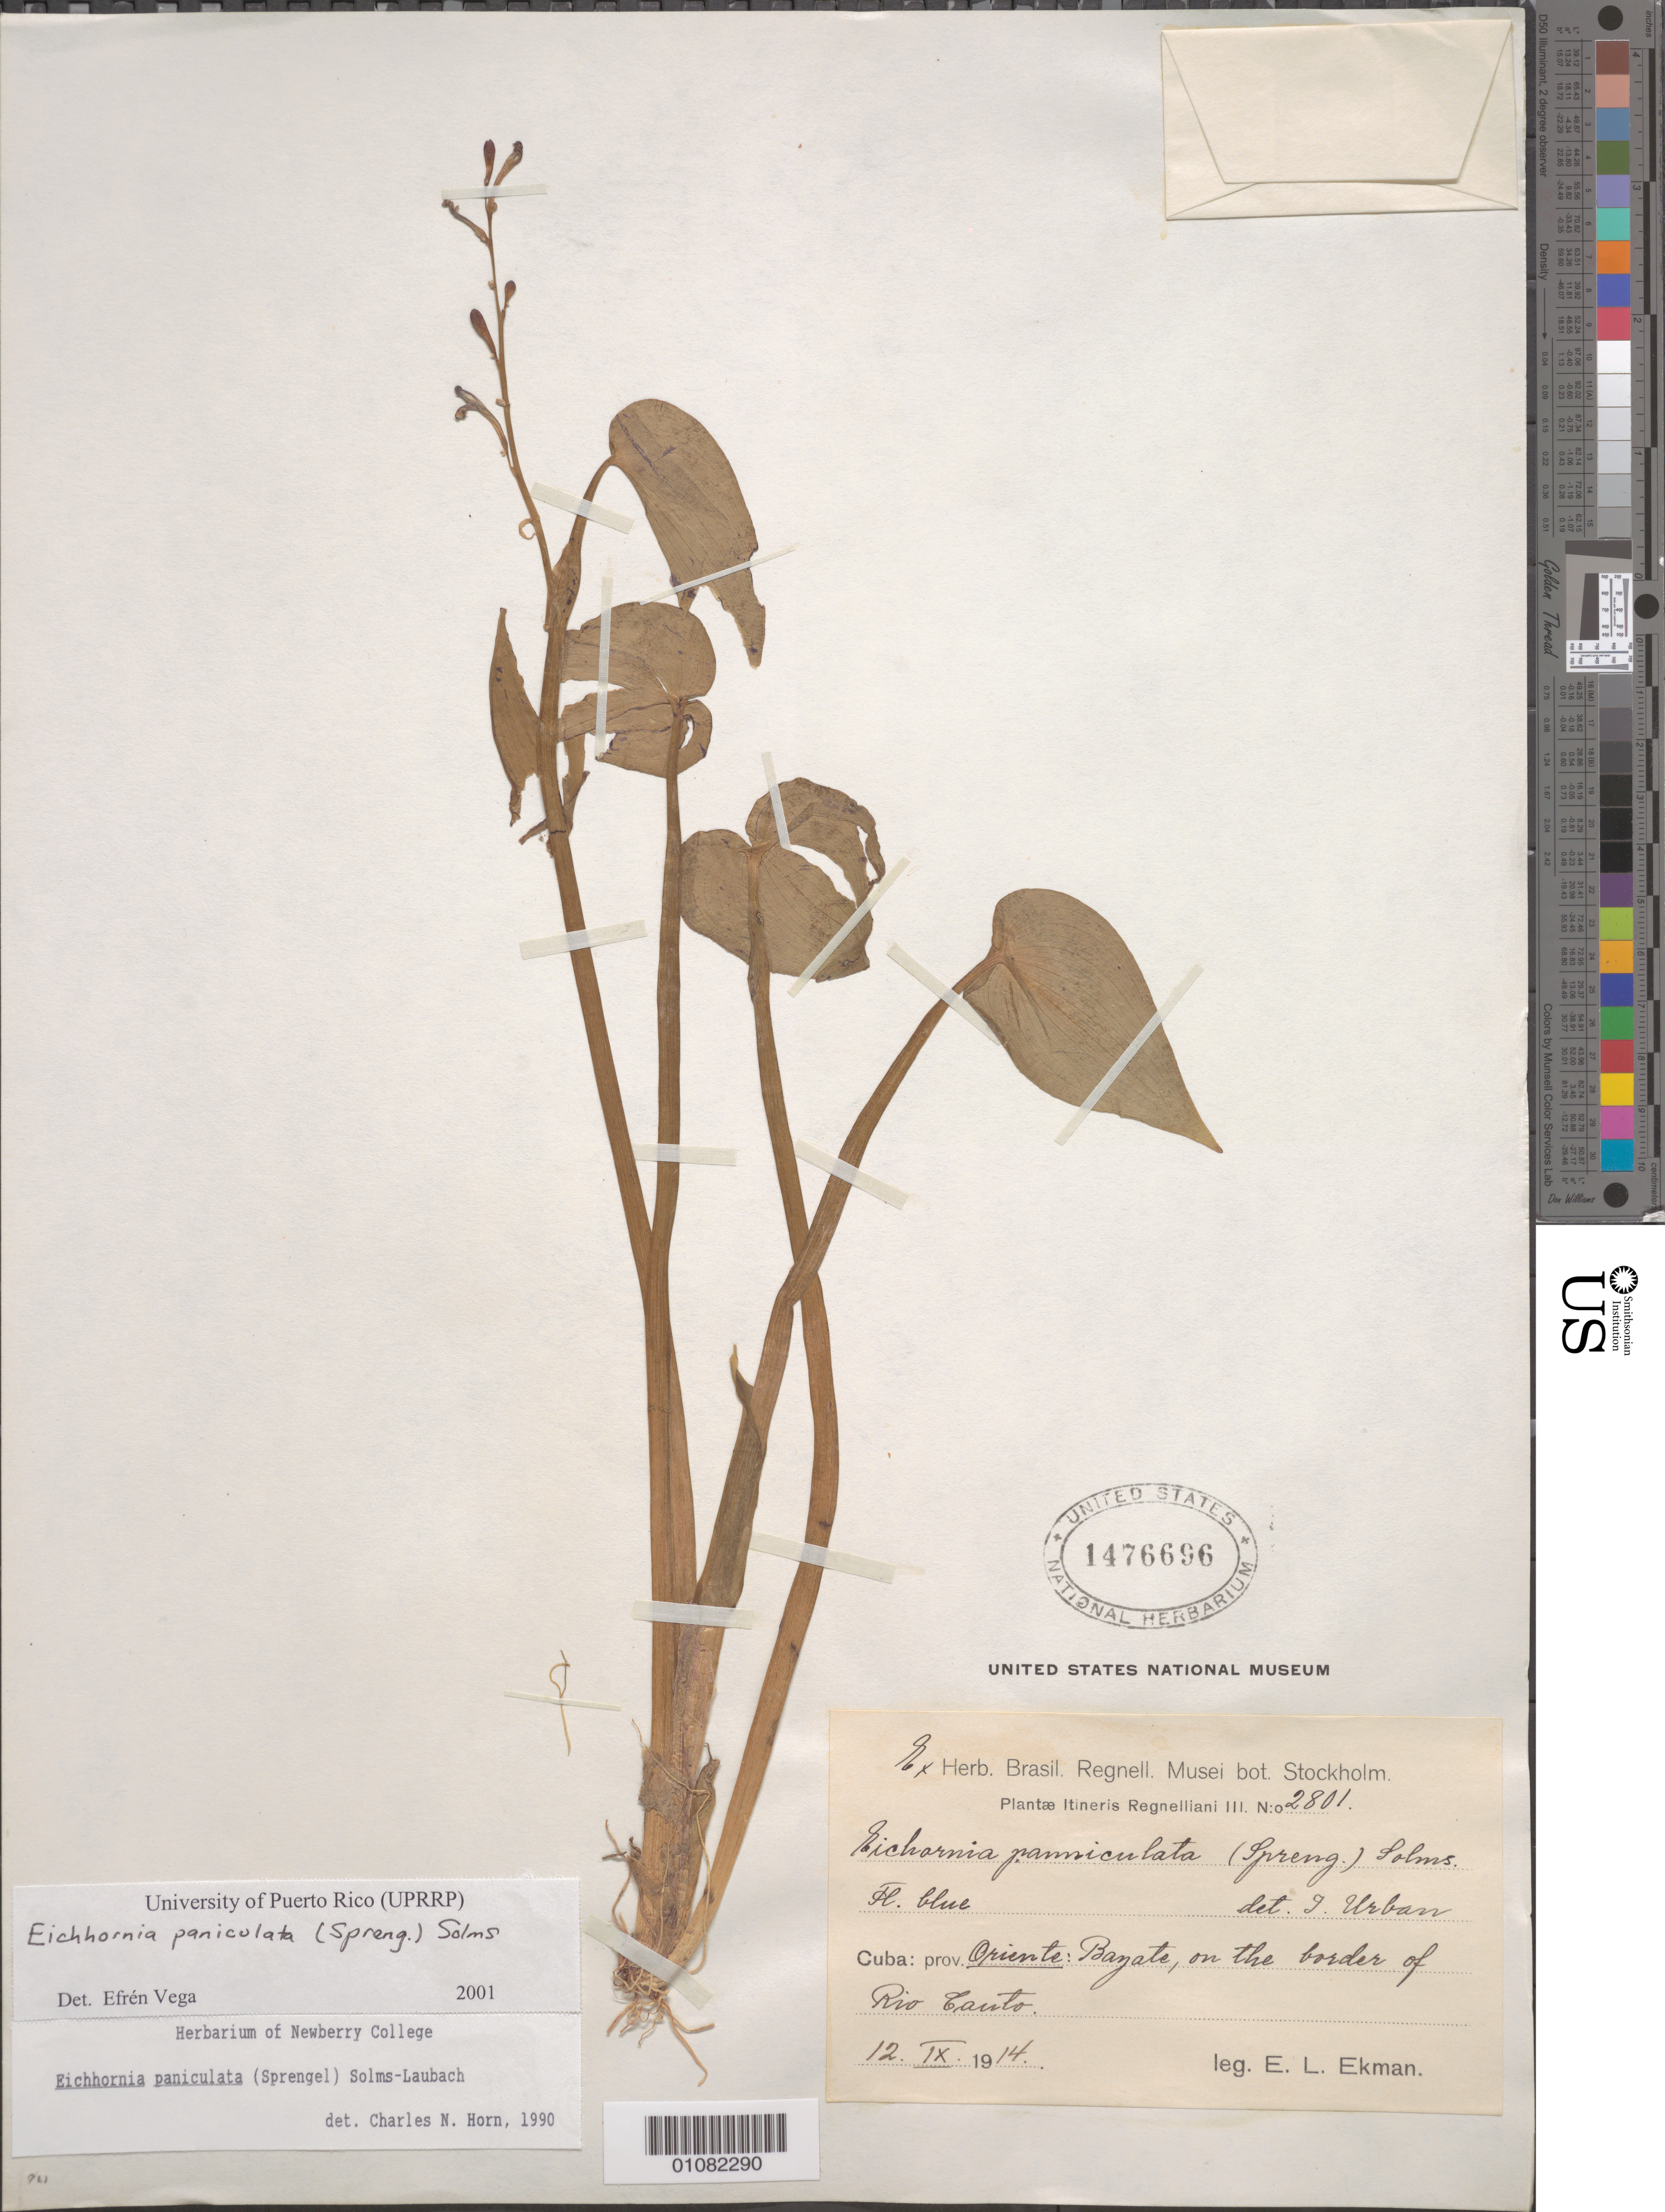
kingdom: Plantae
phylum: Tracheophyta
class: Liliopsida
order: Commelinales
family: Pontederiaceae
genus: Eichhornia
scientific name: Eichhornia paniculata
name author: Solms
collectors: E. L. Ekman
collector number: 2801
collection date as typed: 12 Sep 1914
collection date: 1914-09-12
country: Cuba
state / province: Santiago de Cuba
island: Cuba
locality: Oriente: Bayate, on the border of Rio Canto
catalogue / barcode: US 1476696